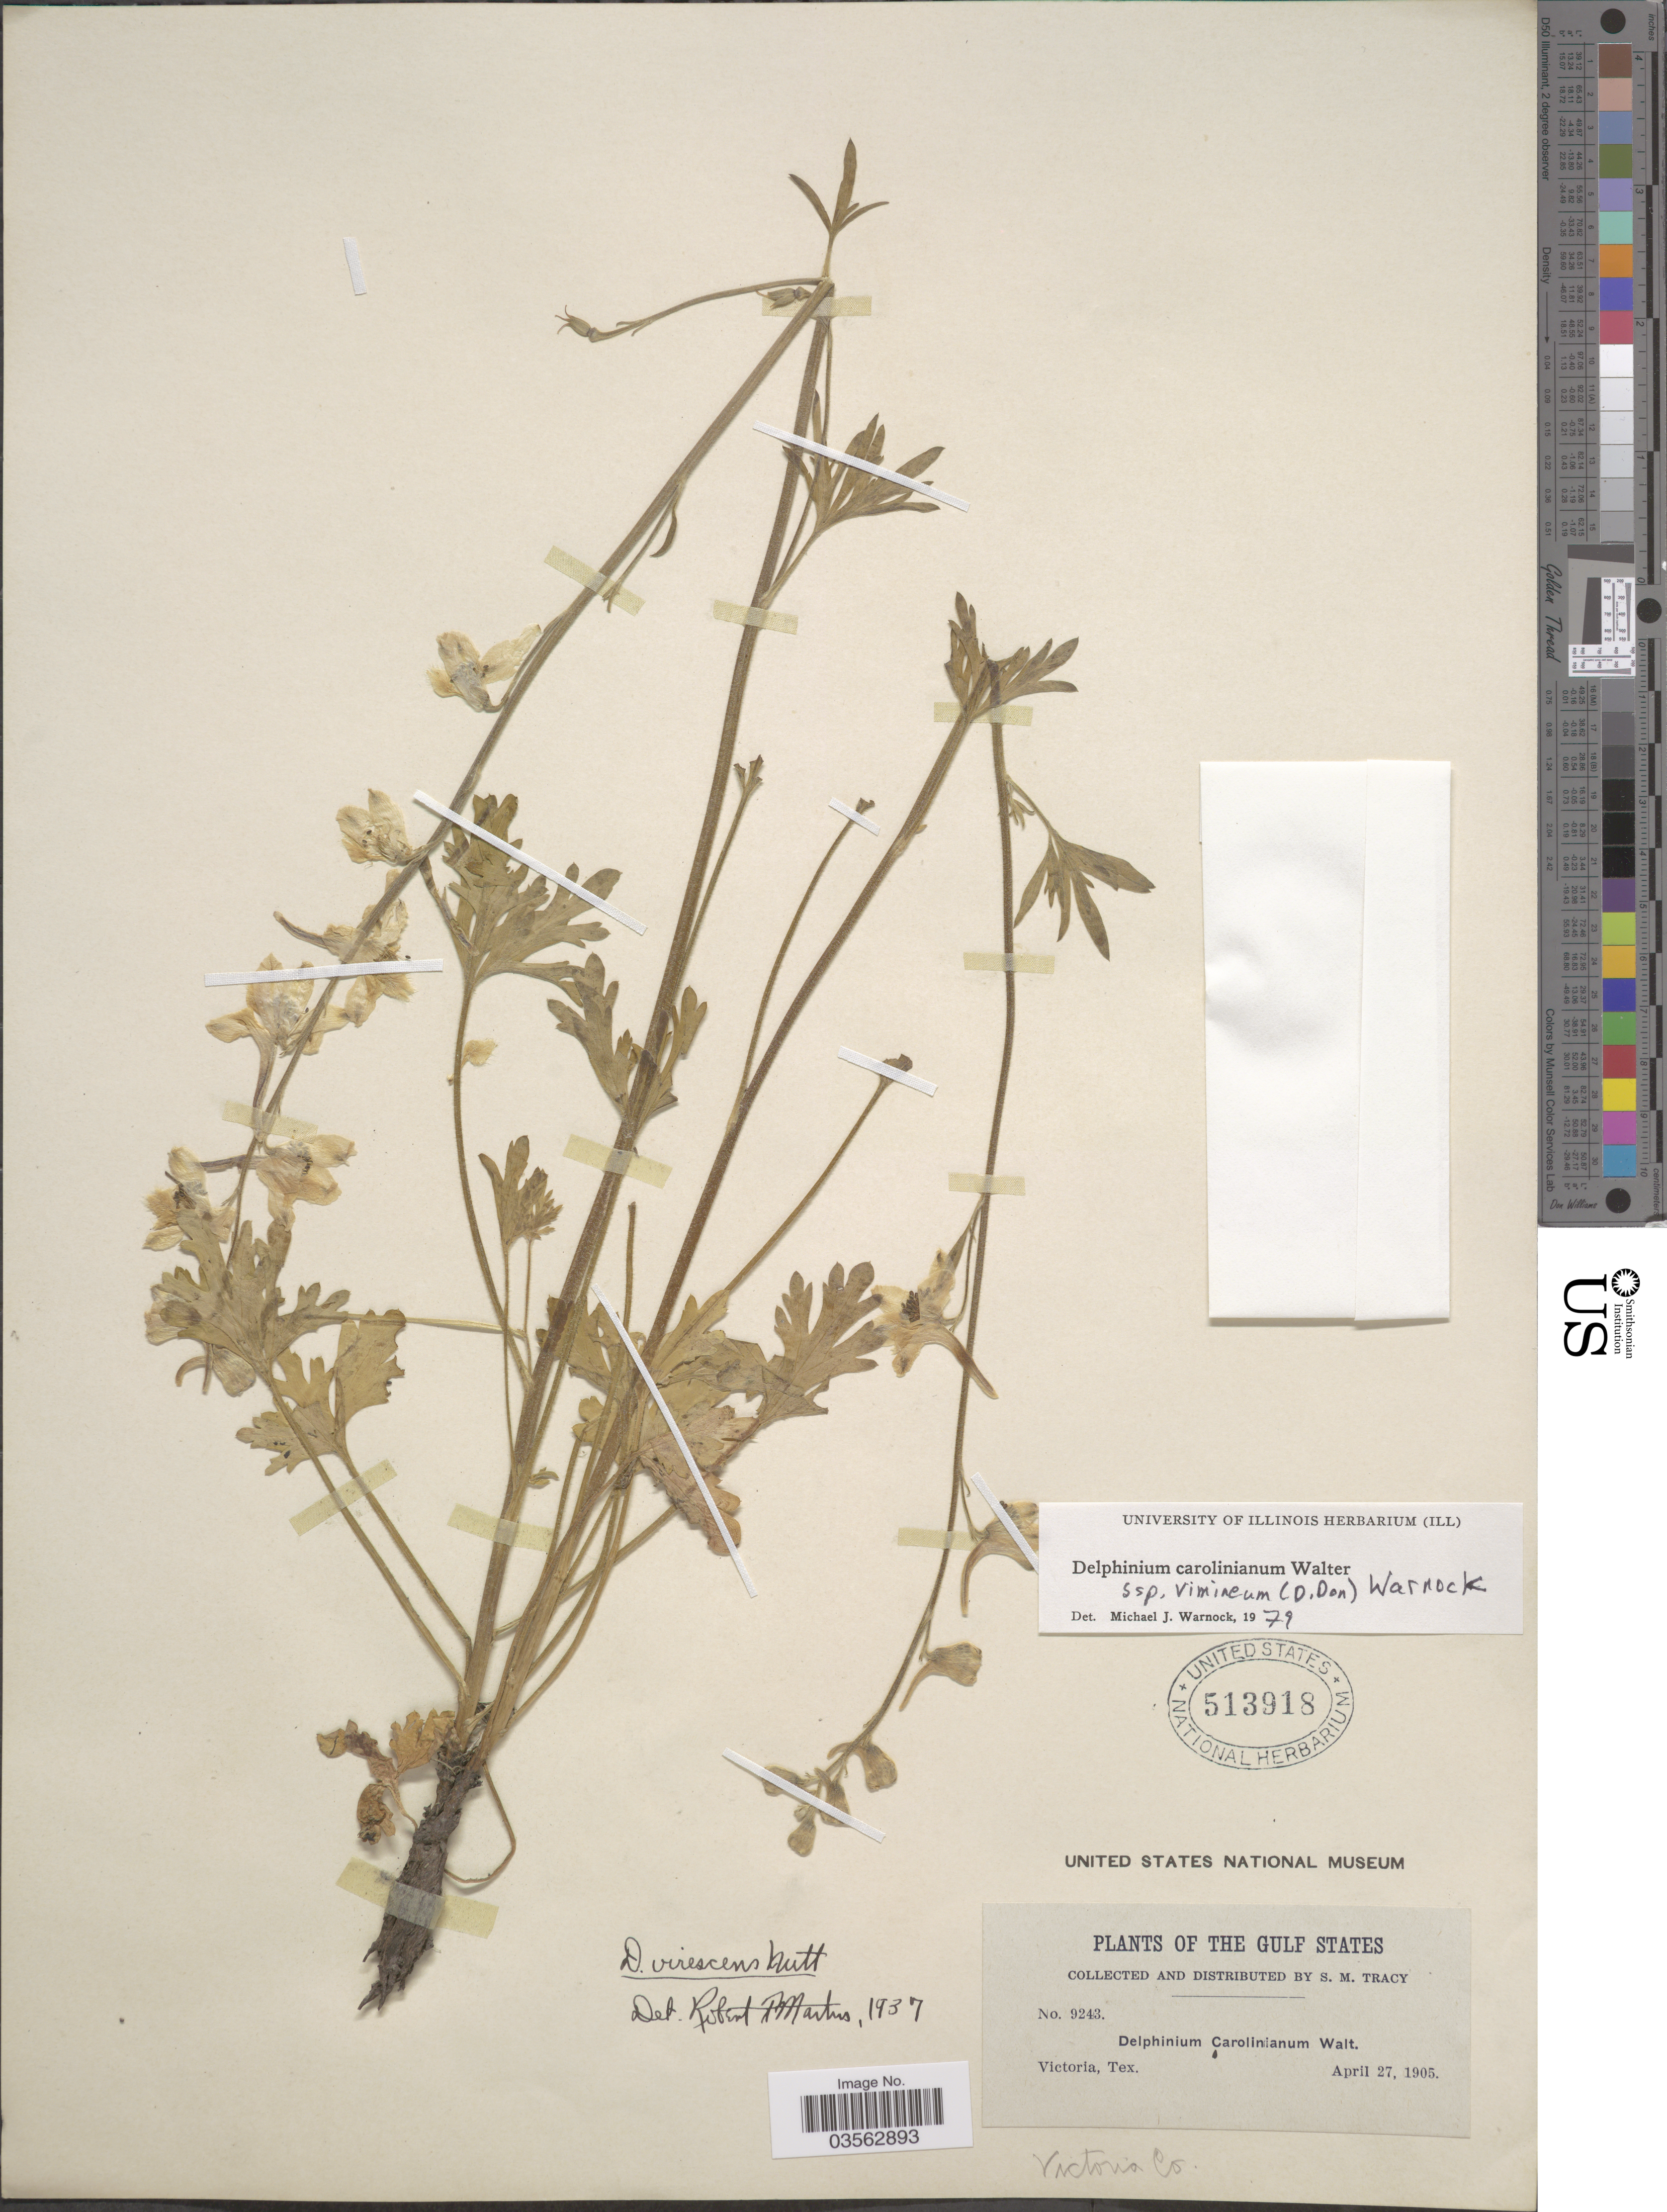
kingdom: Plantae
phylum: Tracheophyta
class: Magnoliopsida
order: Ranunculales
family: Ranunculaceae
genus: Delphinium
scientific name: Delphinium carolinianum subsp. vimineum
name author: Walter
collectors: S. M. Tracy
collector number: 9243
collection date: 1905-04-27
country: United States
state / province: Texas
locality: The Gulf States. Victoria. Victoria Co.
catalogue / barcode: US 513918